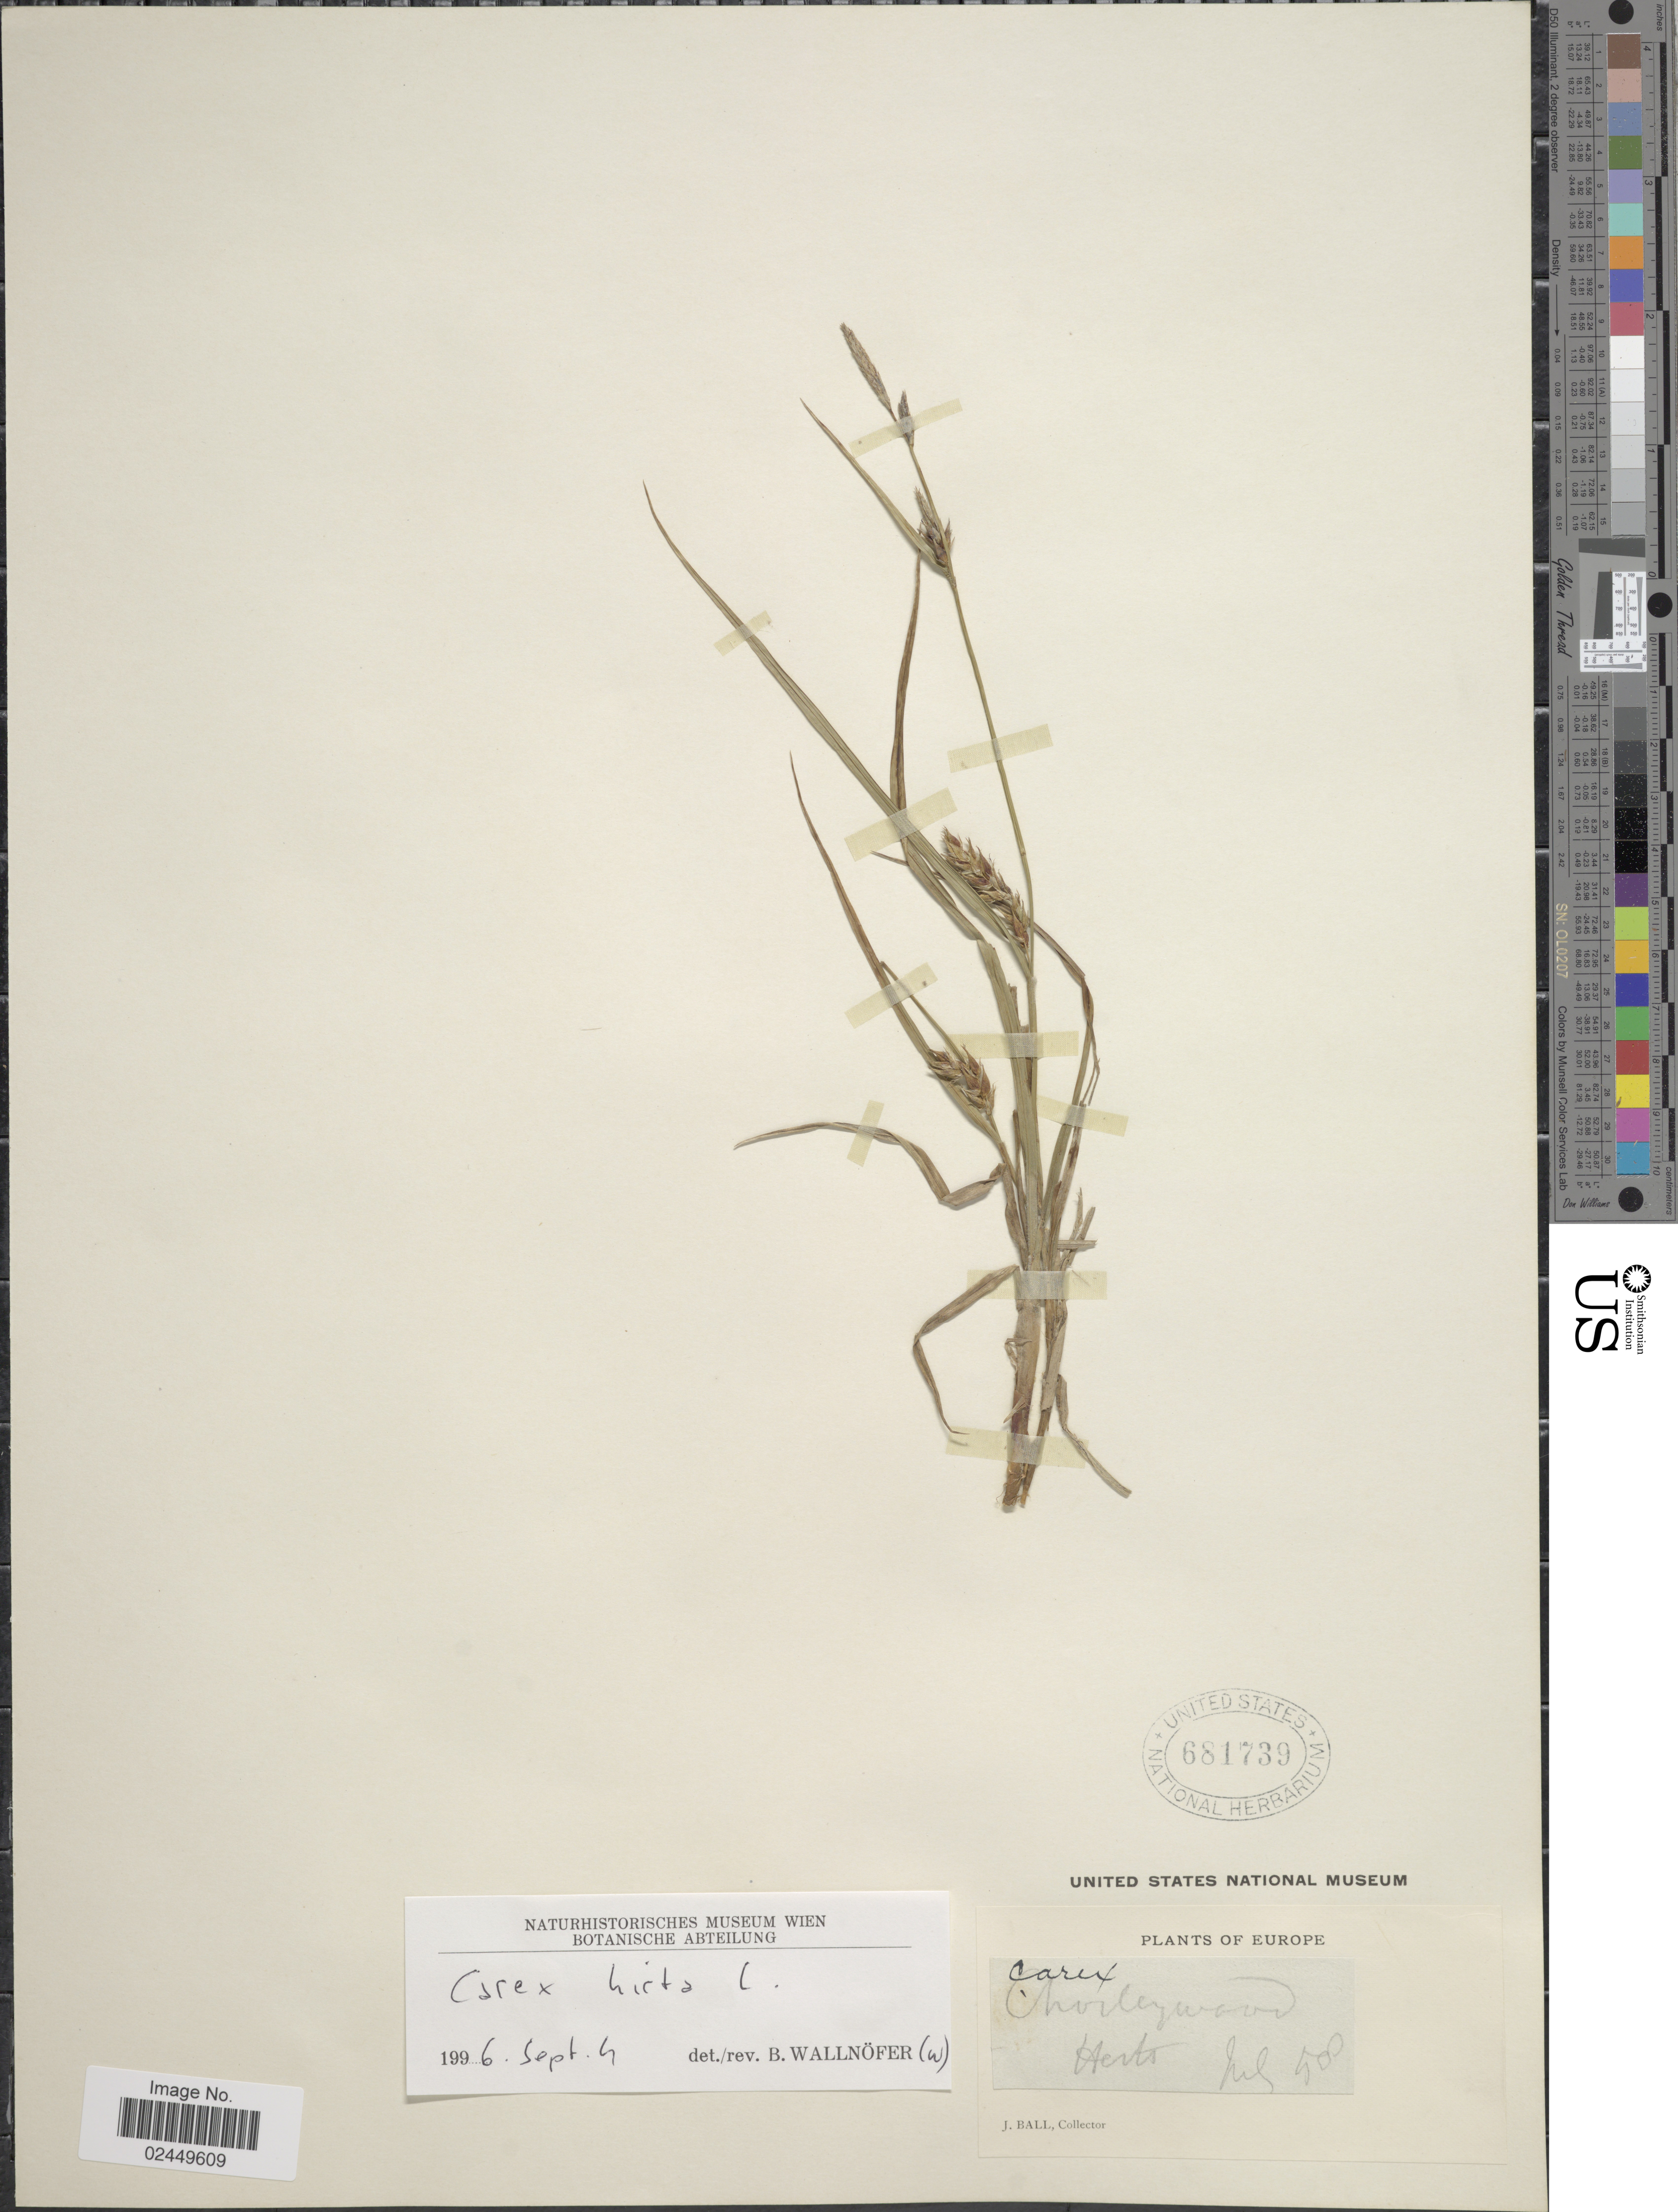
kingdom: Plantae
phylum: Tracheophyta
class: Liliopsida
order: Poales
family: Cyperaceae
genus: Carex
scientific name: Carex hirta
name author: L.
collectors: J. Ball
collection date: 1908-07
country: United Kingdom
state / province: England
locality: Herts, Europe.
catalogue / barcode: US 681739